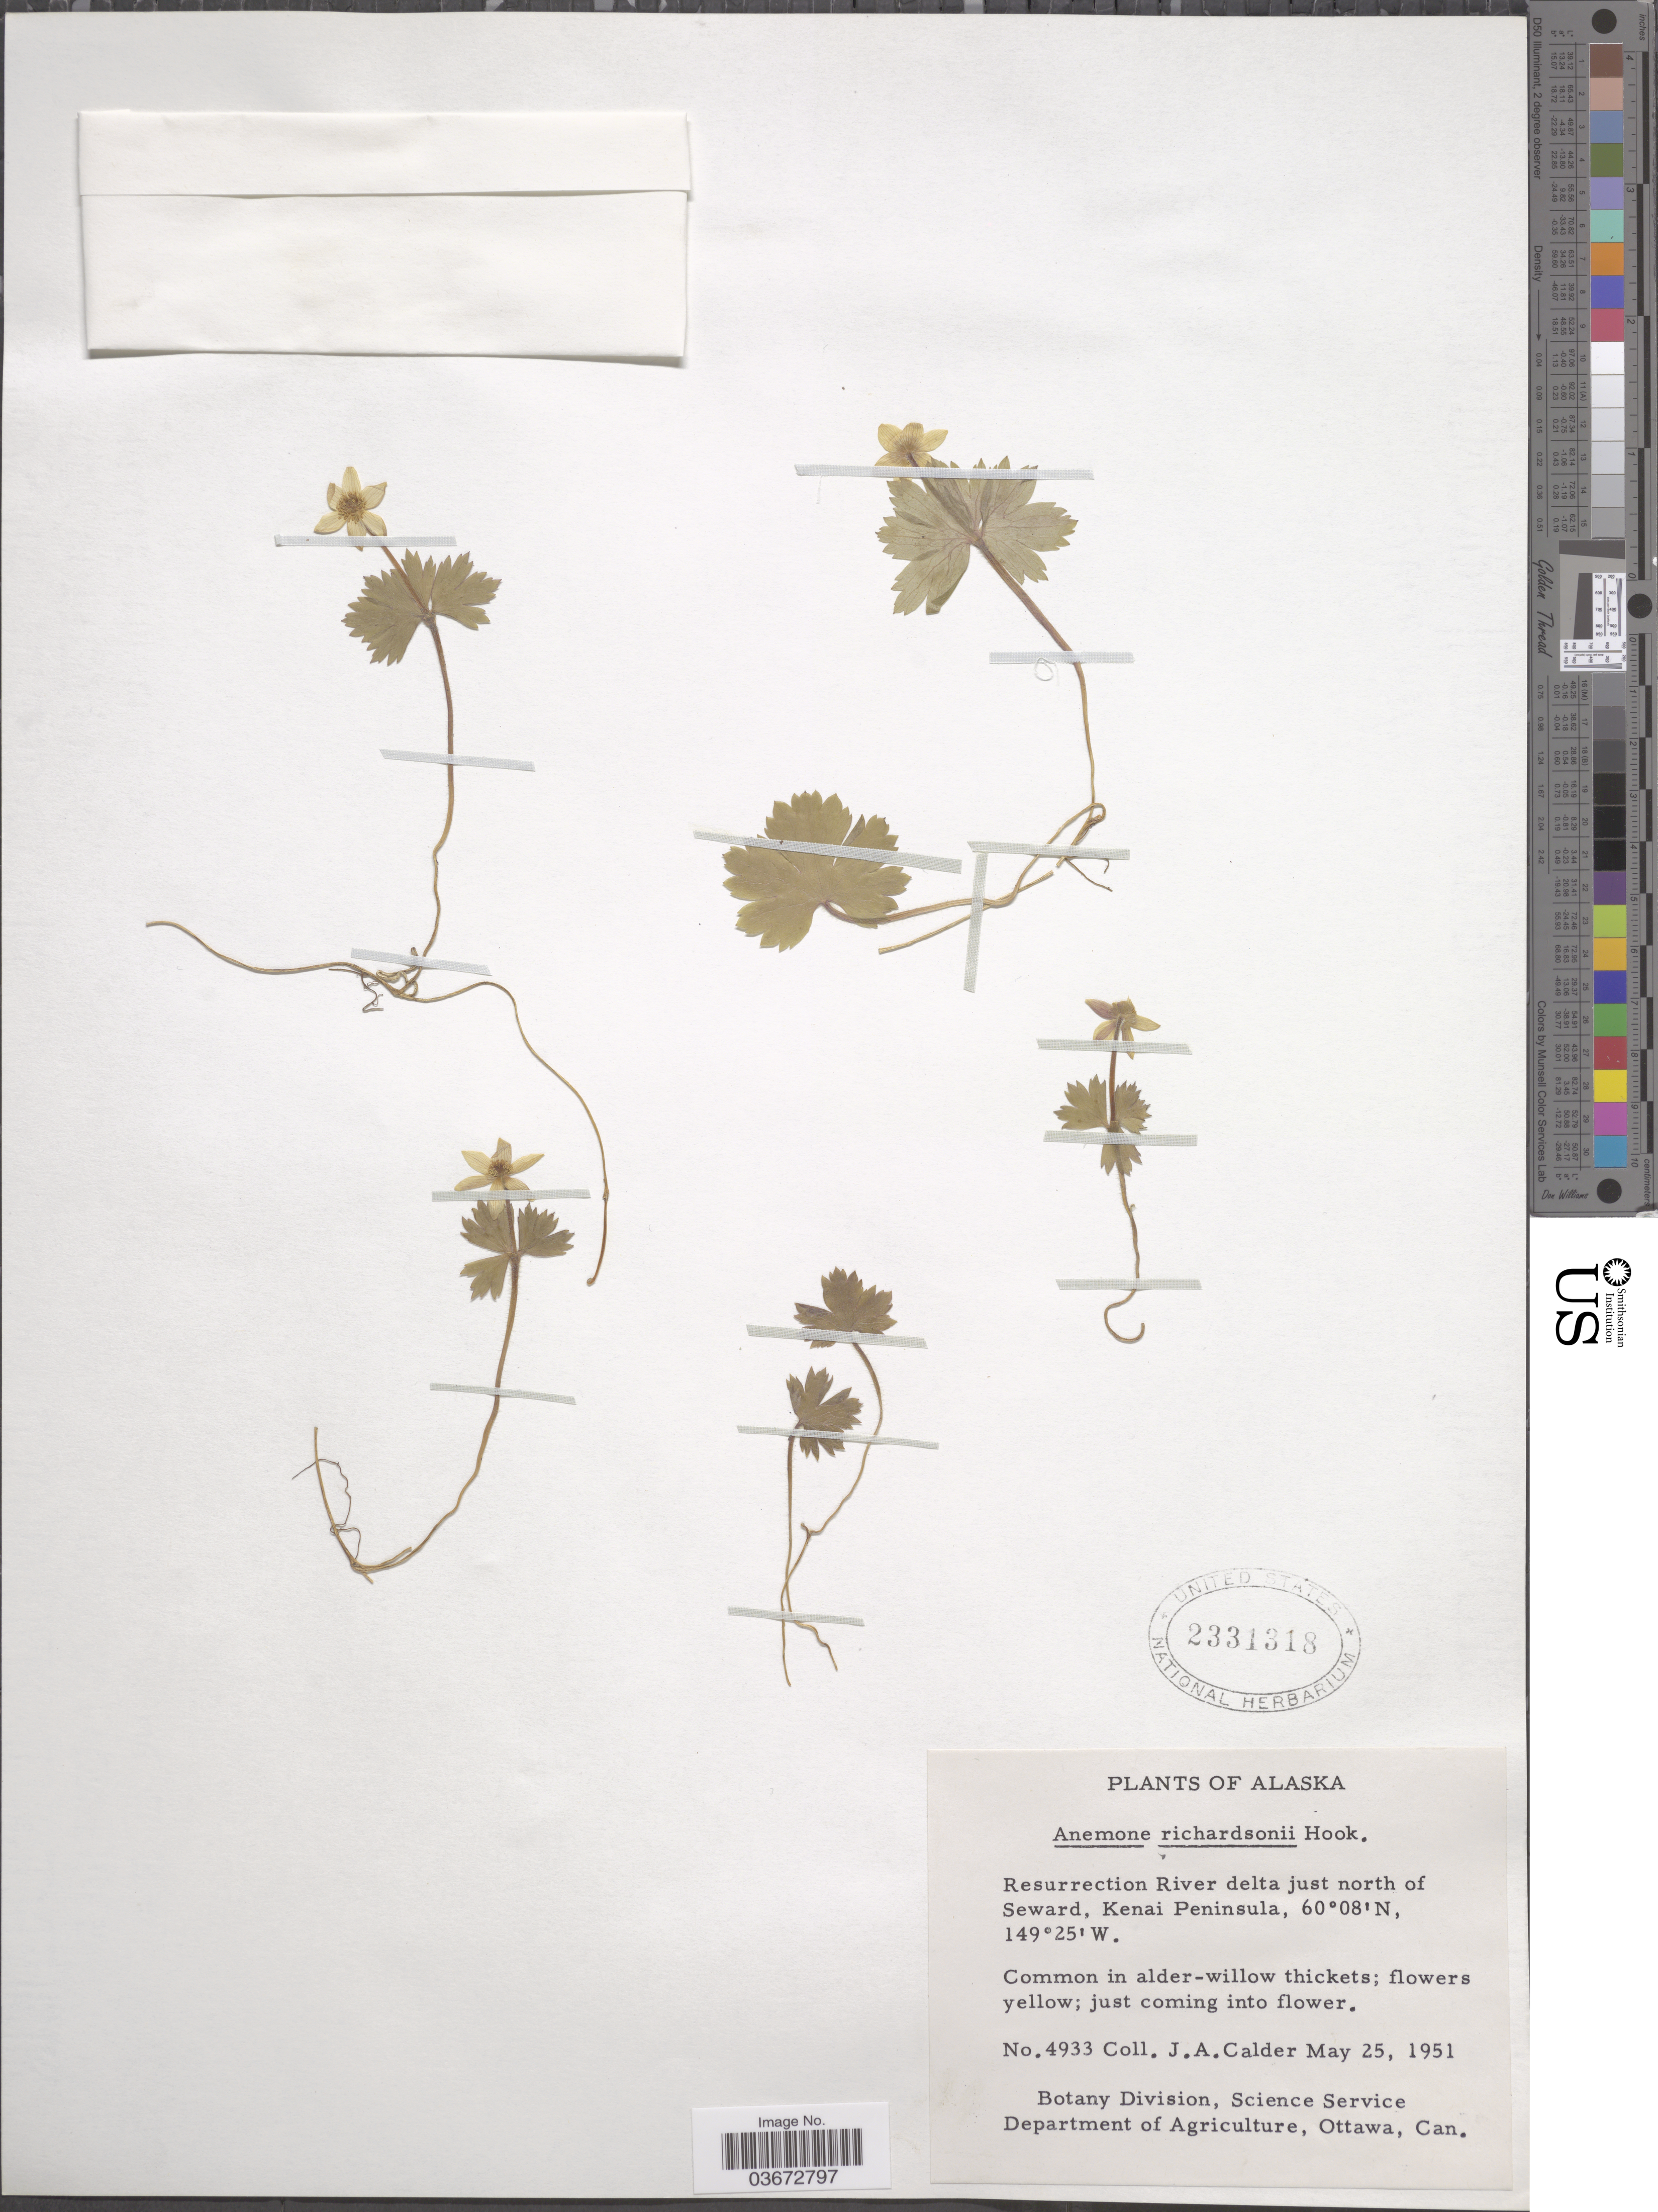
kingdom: Plantae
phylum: Tracheophyta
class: Magnoliopsida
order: Ranunculales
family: Ranunculaceae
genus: Anemone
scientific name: Anemone richardsonii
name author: Hook.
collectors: J. A. Calder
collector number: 4933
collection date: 1951-05-25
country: United States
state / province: Alaska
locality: Resurrection River delta just north of Seward, Kenai Peninsula.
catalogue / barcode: US 2331318